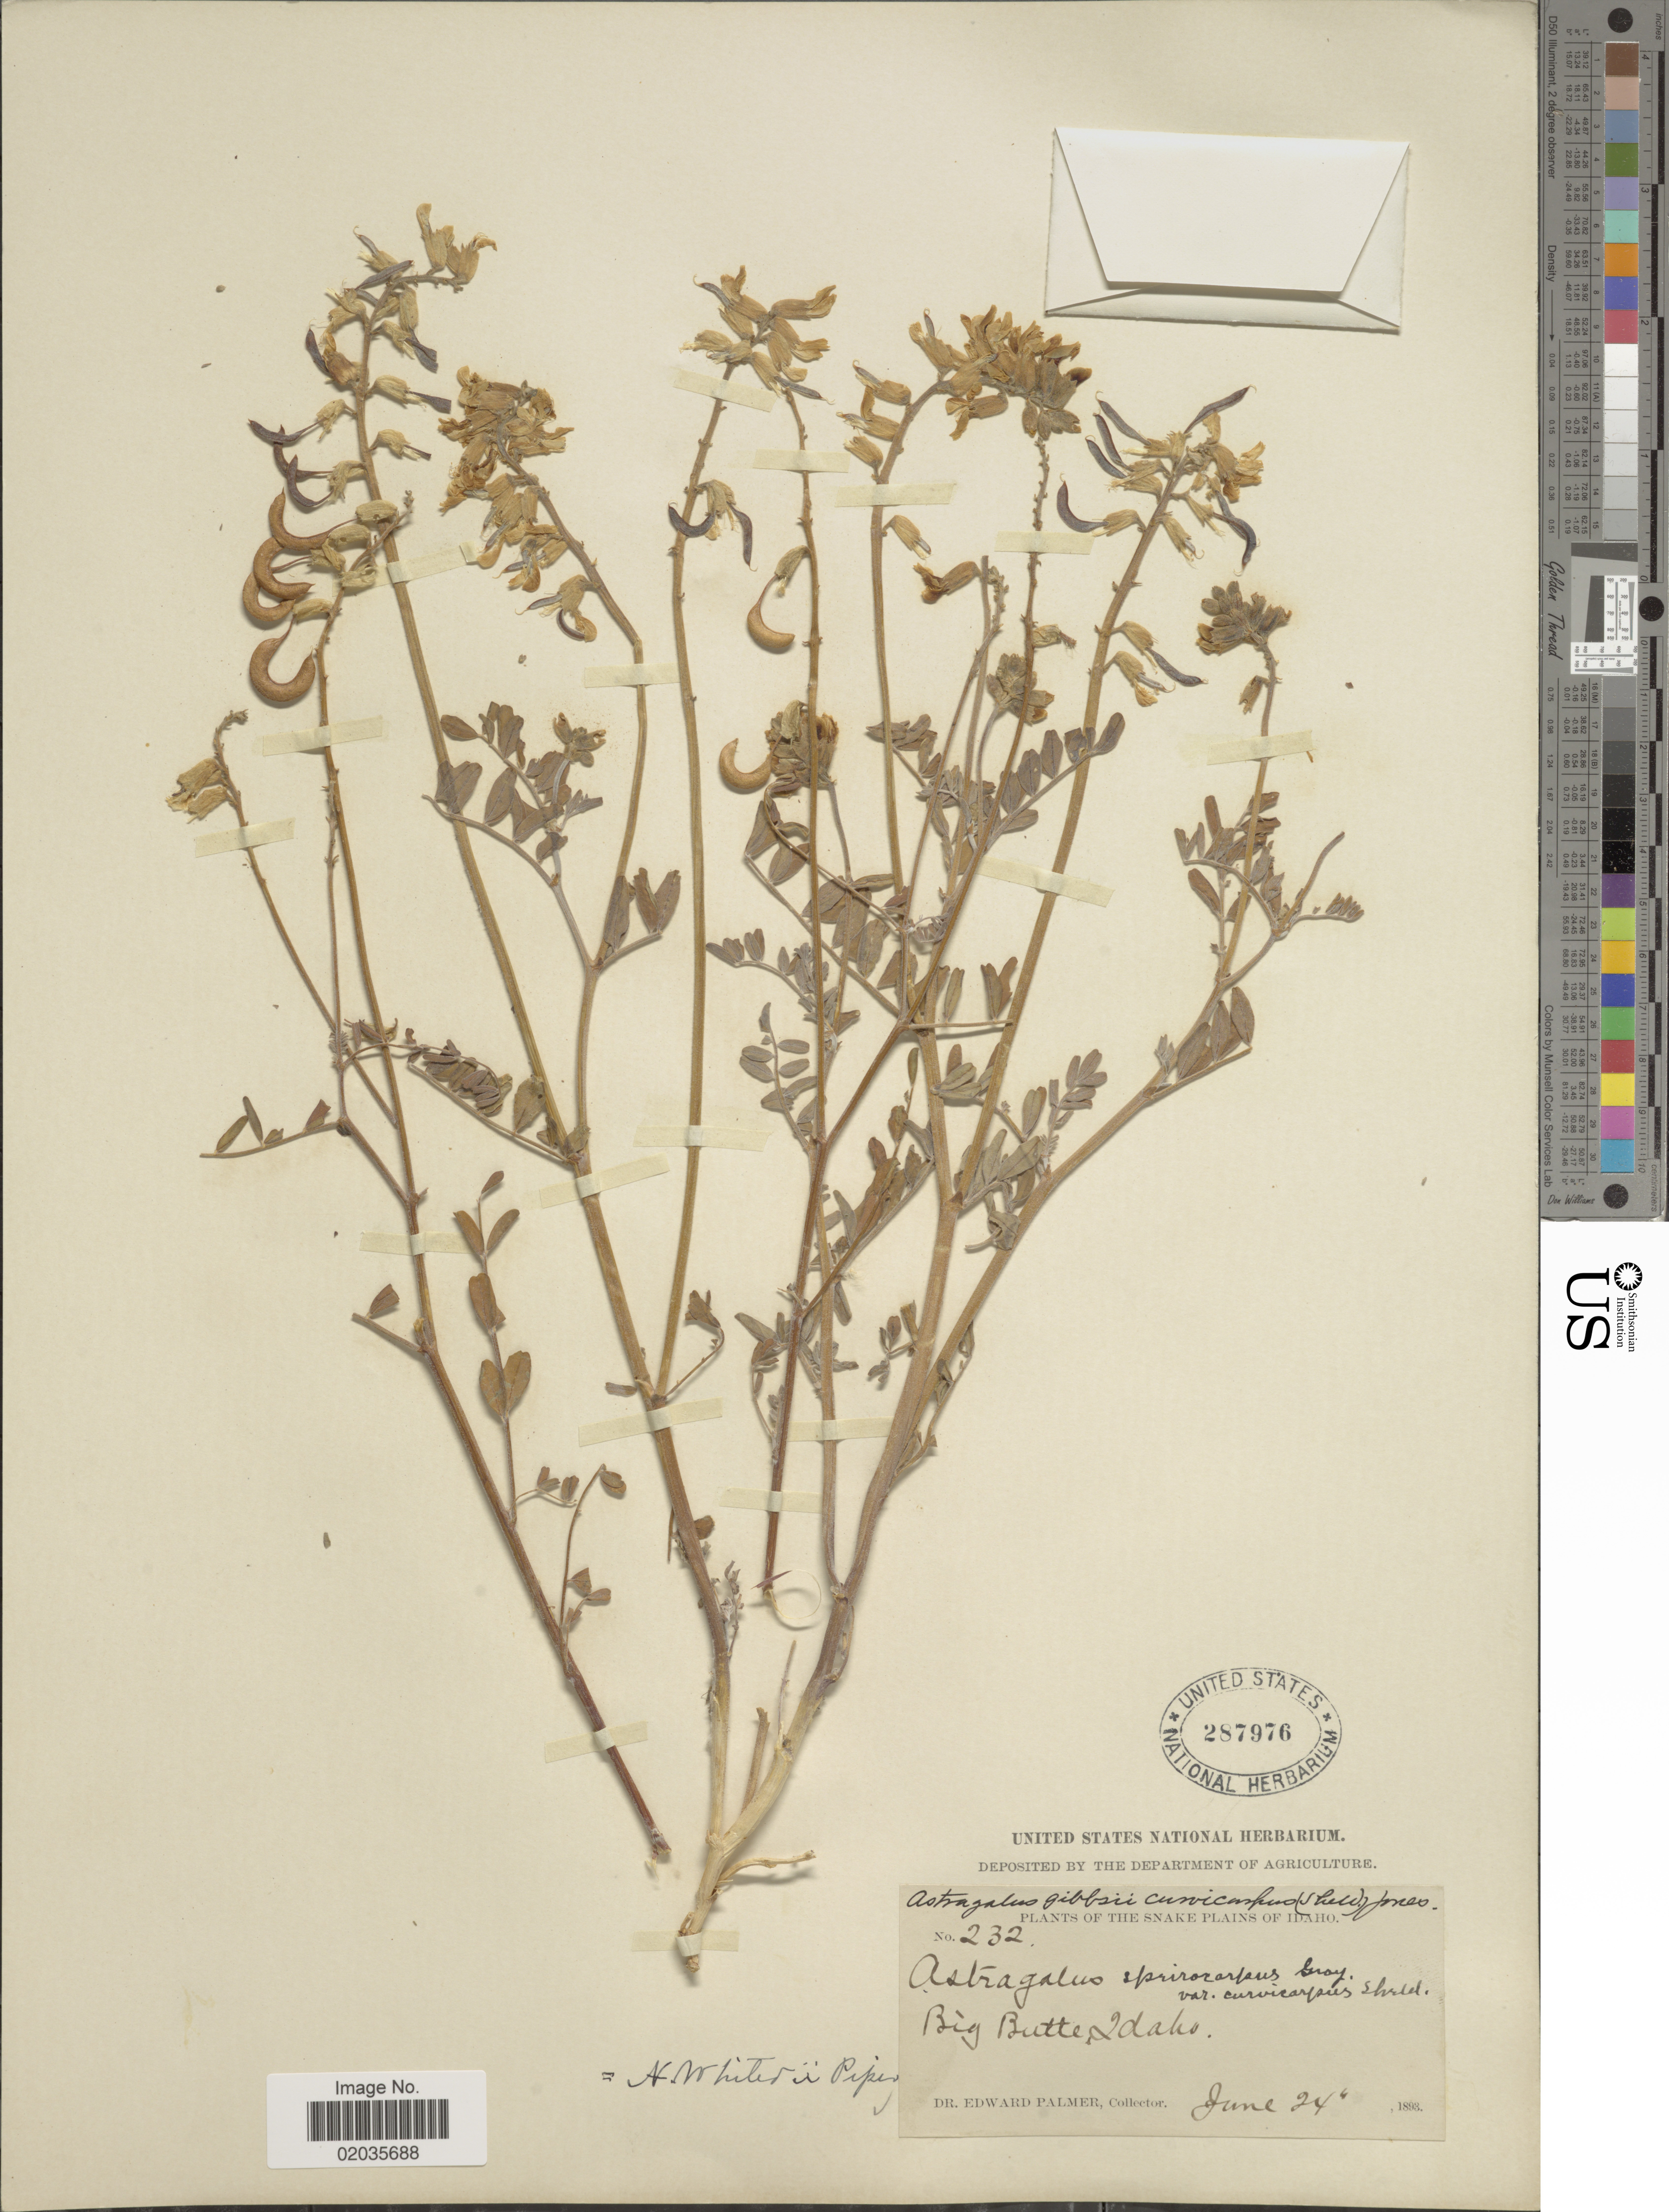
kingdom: Plantae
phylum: Tracheophyta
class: Magnoliopsida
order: Fabales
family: Fabaceae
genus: Astragalus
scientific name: Astragalus whitedii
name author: Piper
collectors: E. Palmer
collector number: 232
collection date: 1893-06-24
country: United States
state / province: Idaho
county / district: Butte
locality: Big Butte, Snake Plains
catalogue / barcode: US 287976